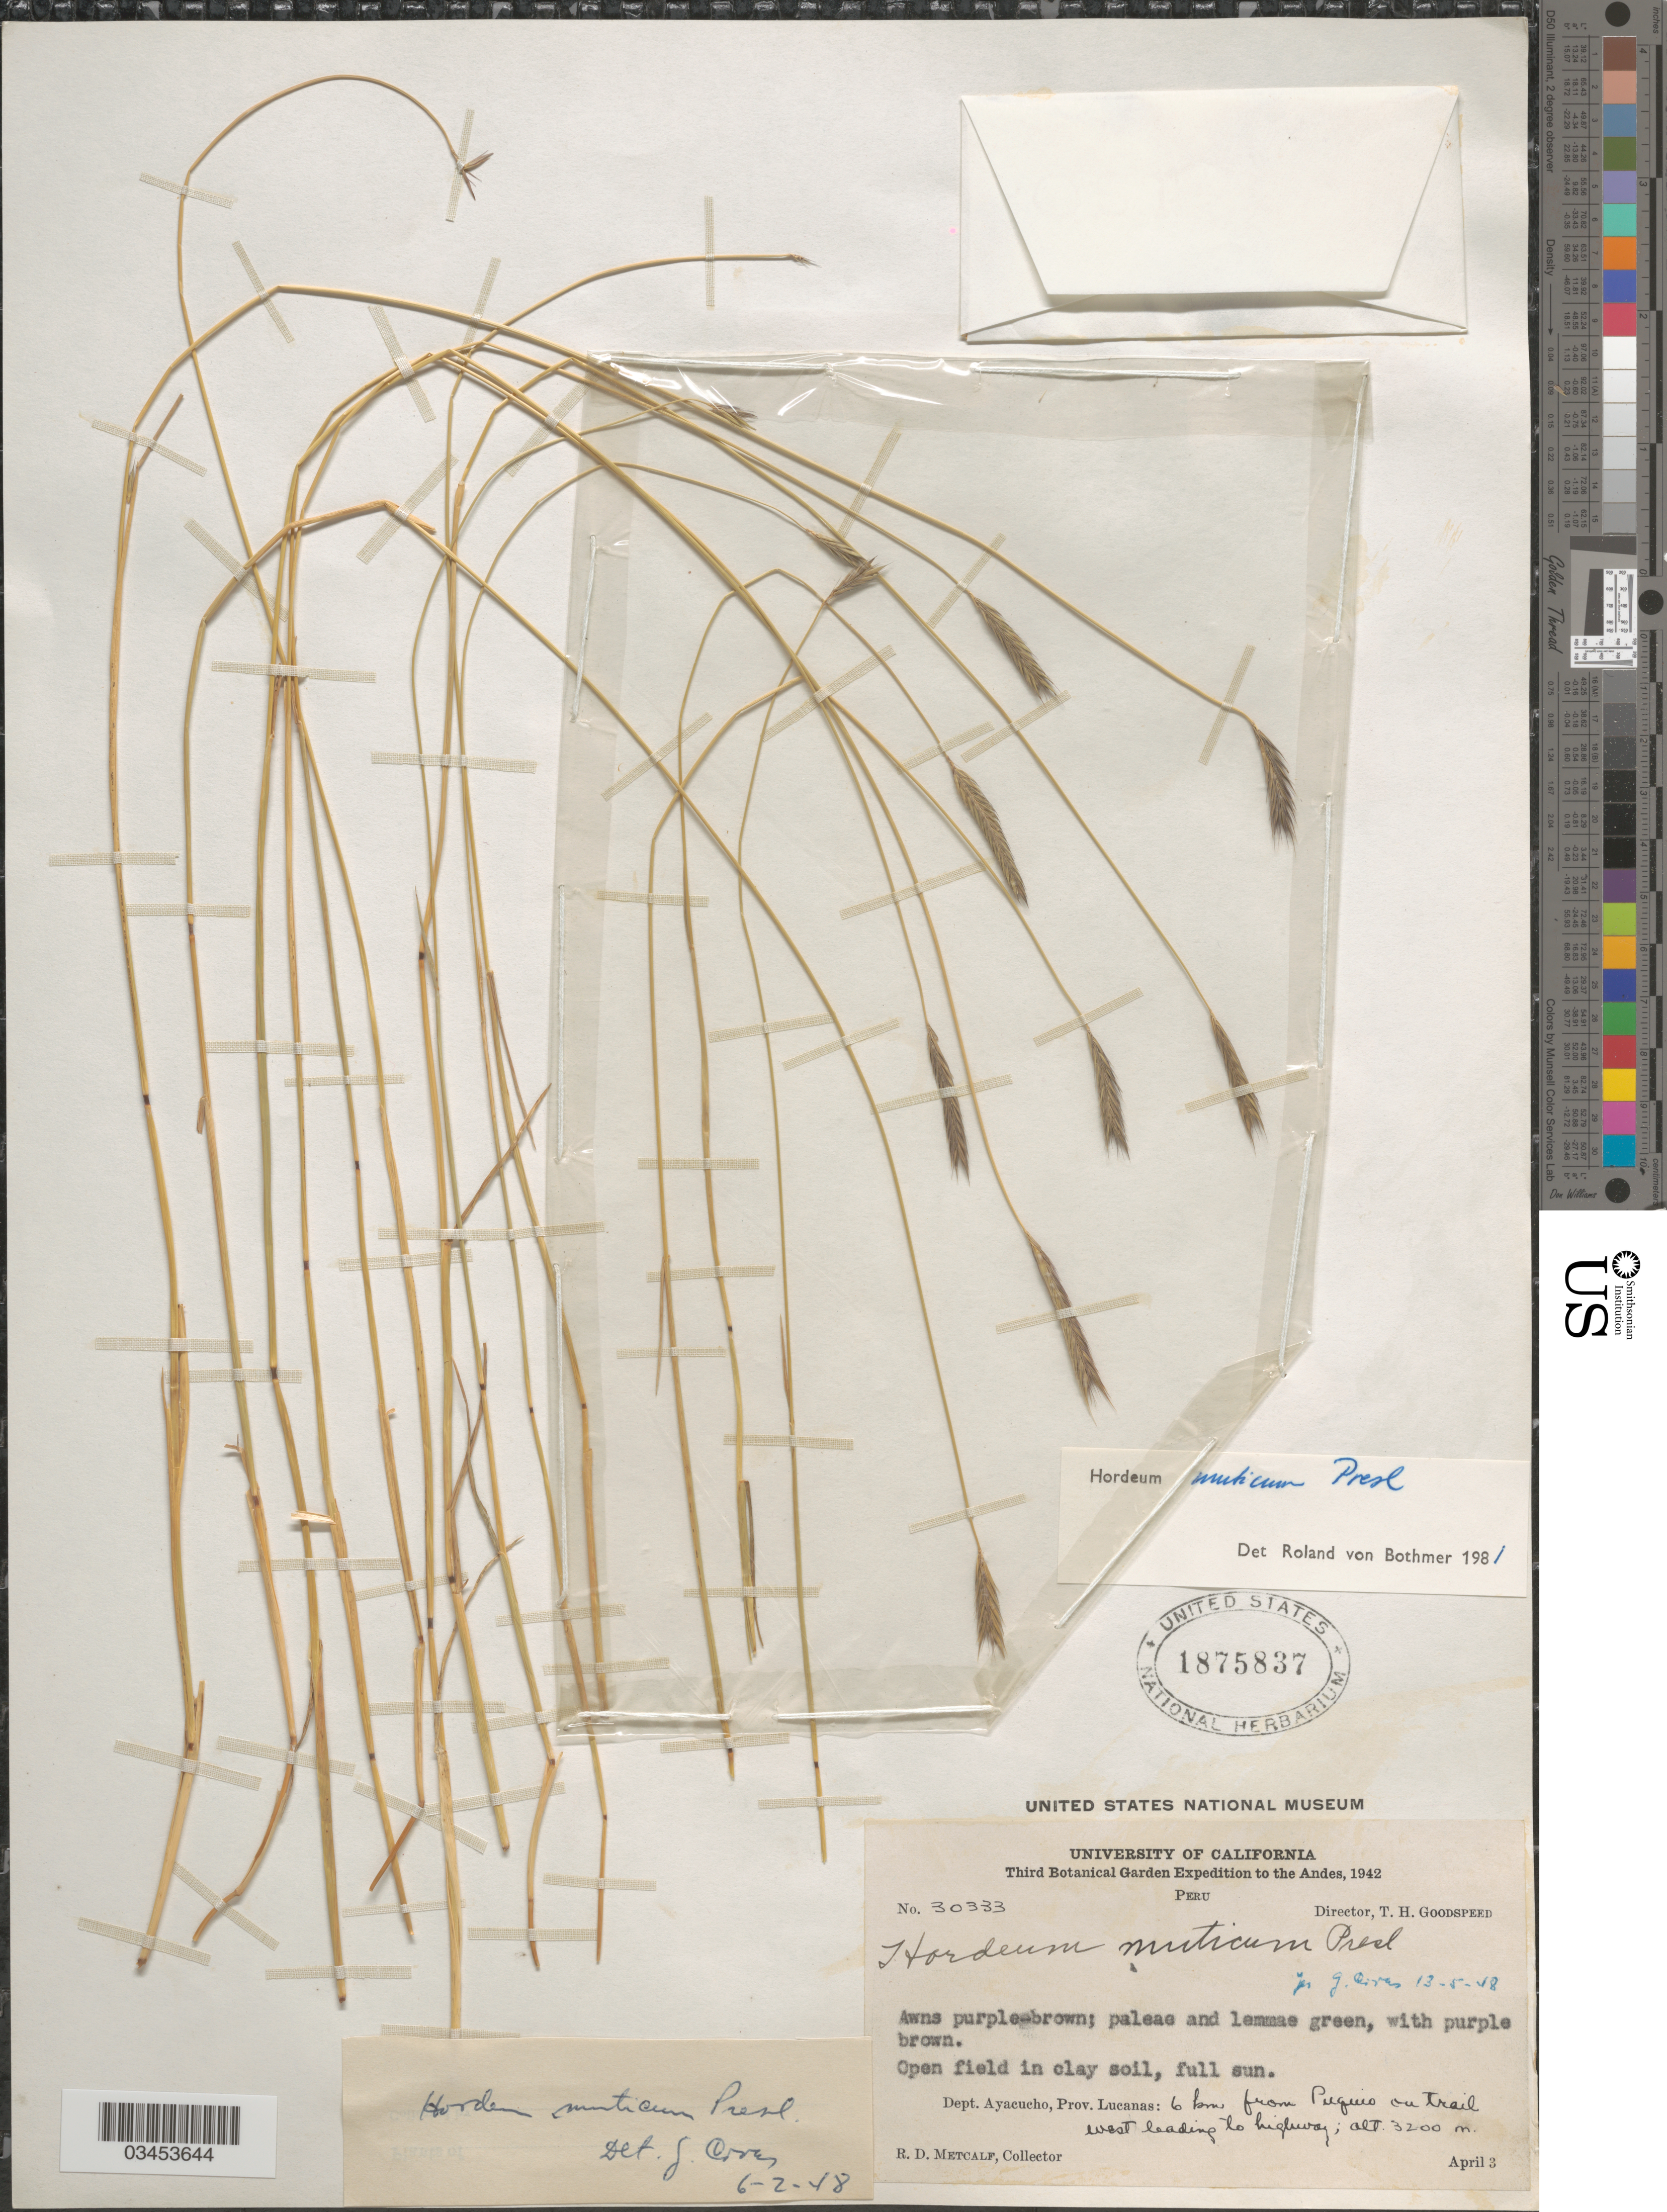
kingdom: Plantae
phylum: Tracheophyta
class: Liliopsida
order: Poales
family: Poaceae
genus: Hordeum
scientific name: Hordeum muticum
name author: J. Presl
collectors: R. D. Metcalf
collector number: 30333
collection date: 1942-04-03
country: Peru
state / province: Ayacucho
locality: Dept. Ayacucho, Prov. Lucanas: 6 km from Puquio on trail west leading to highway.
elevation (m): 3200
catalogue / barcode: US 1875837